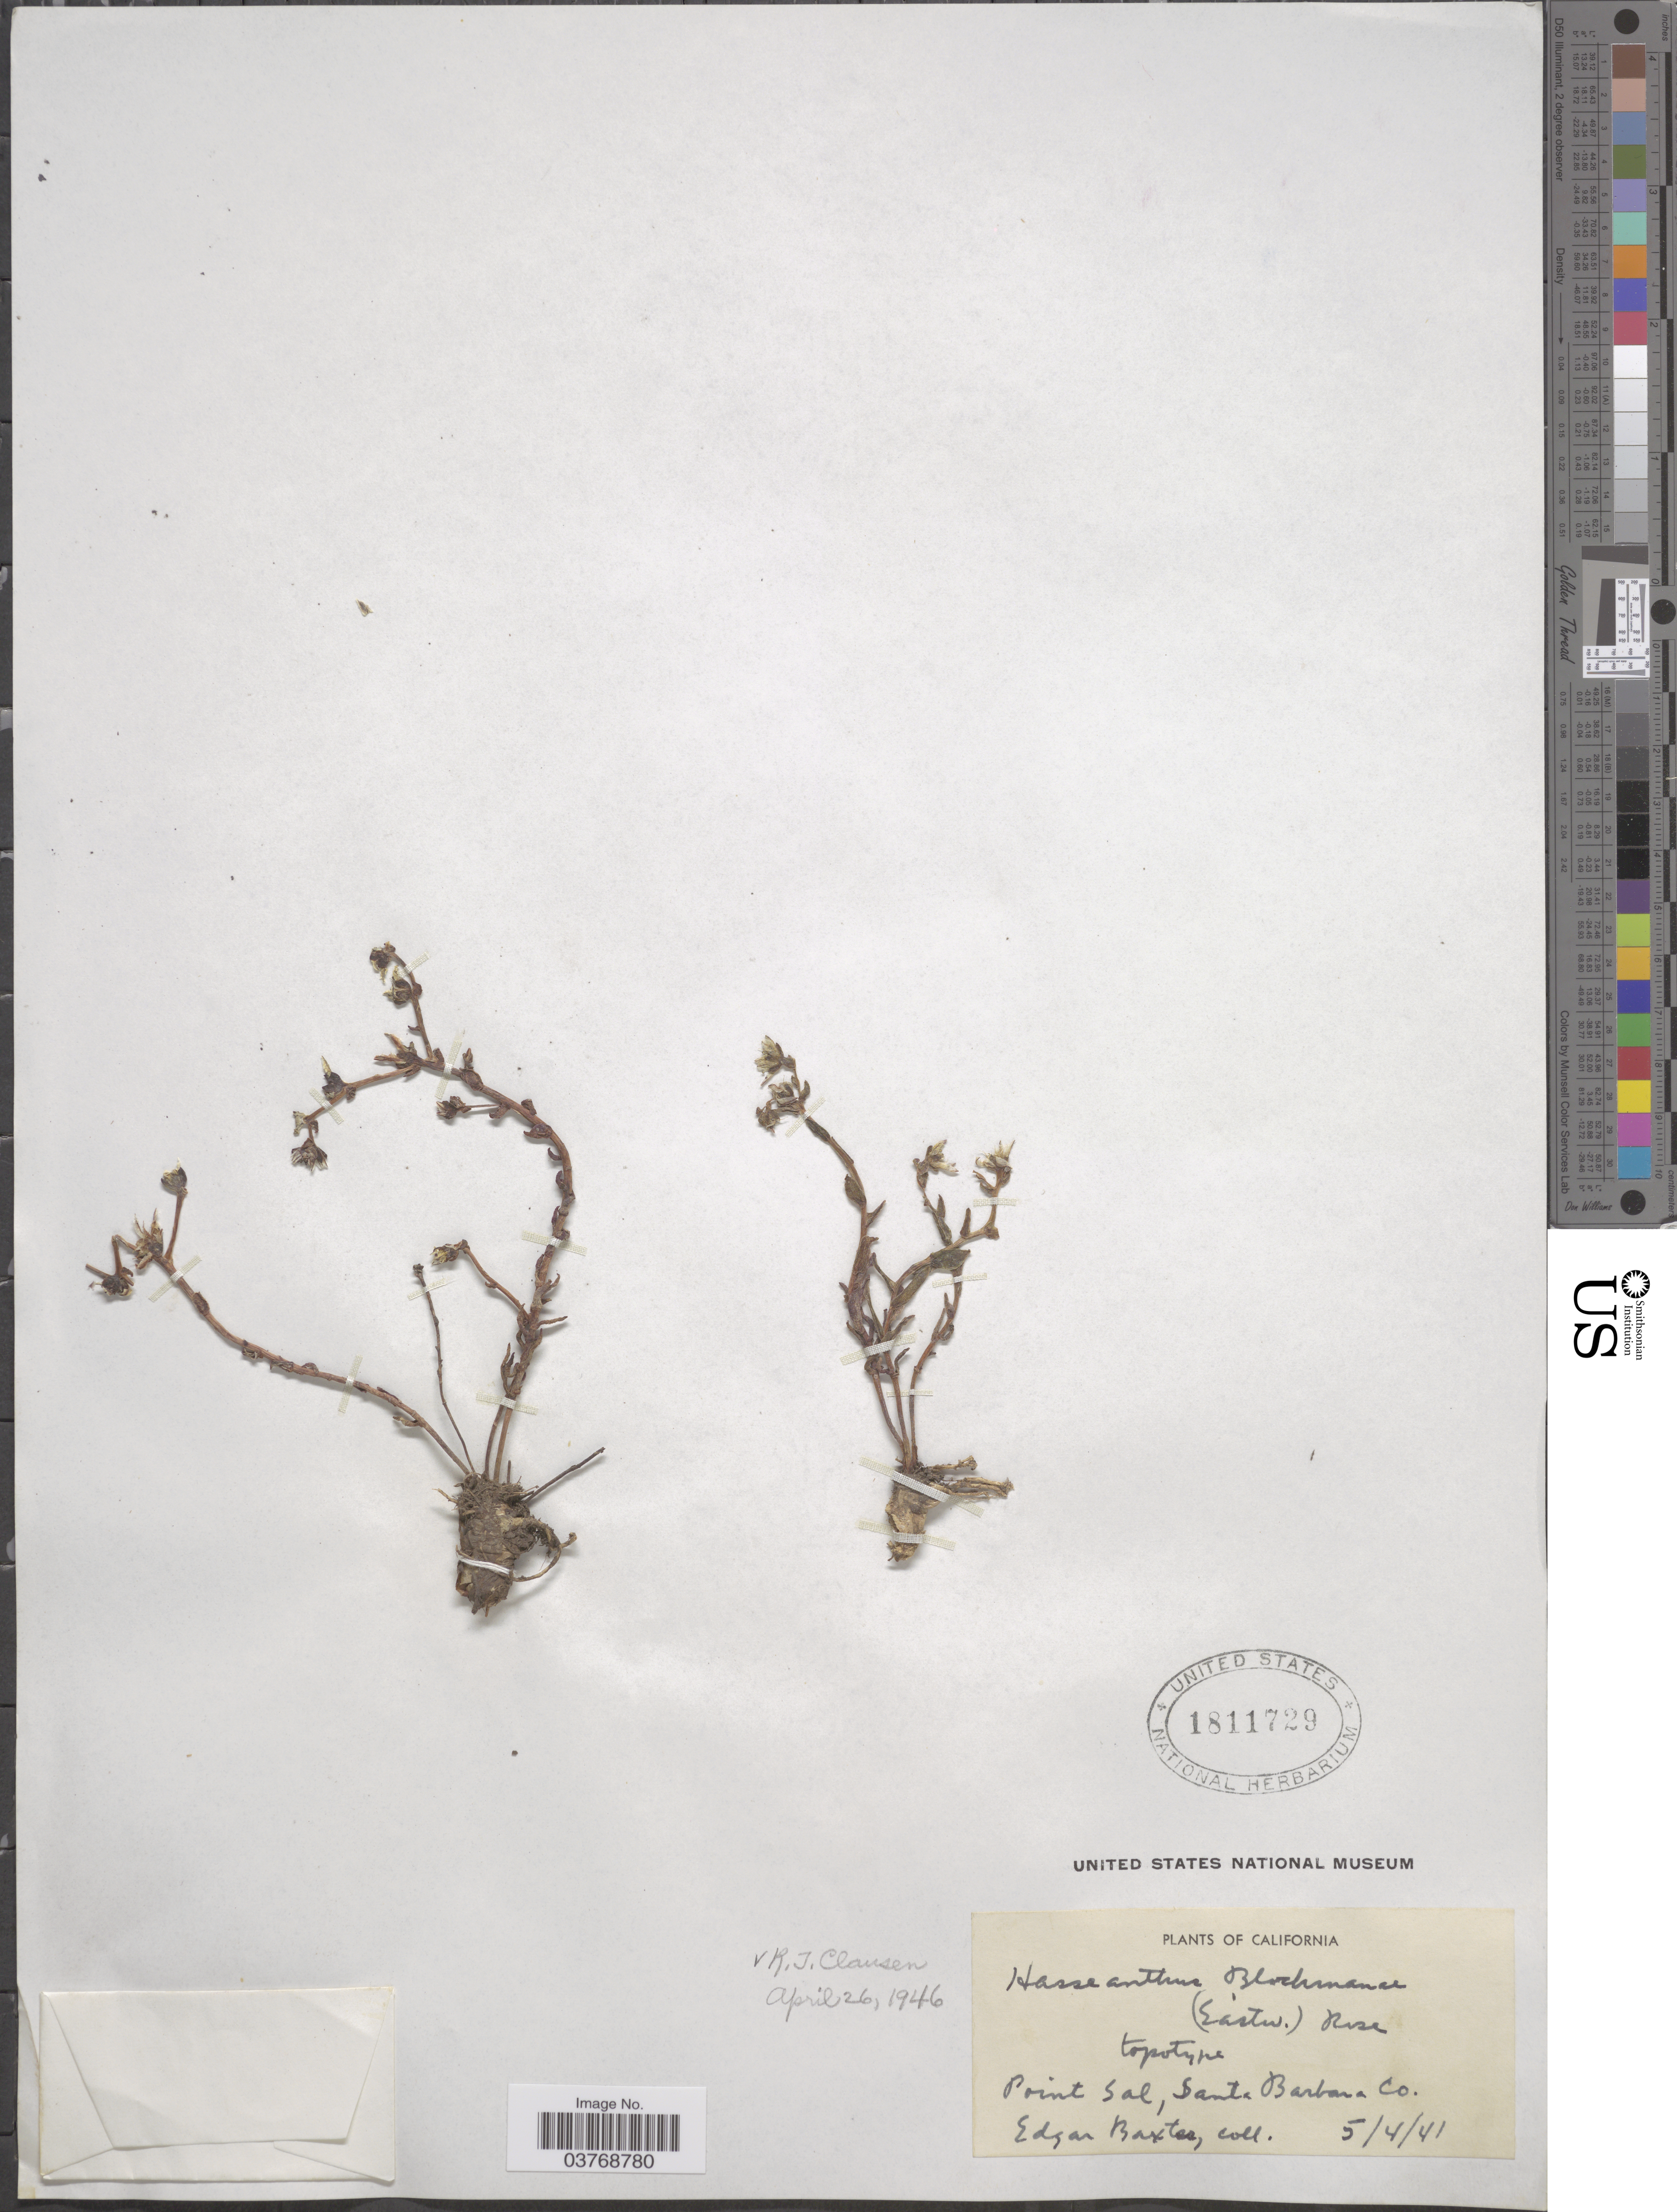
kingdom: Plantae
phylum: Tracheophyta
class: Magnoliopsida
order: Saxifragales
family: Crassulaceae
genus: Dudleya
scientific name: Dudleya blochmaniae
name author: (Eastw.) Moran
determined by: Strong, Mark T., (BOT), Smithsonian Institution - National Museum of Natural History (UNITED STATES)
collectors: E. M. Baxter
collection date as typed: Transcribed d/m/y: 4/5/41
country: United States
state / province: California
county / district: Santa Barbara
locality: Point Sal, Santa Barbara Co.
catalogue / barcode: US 1811729